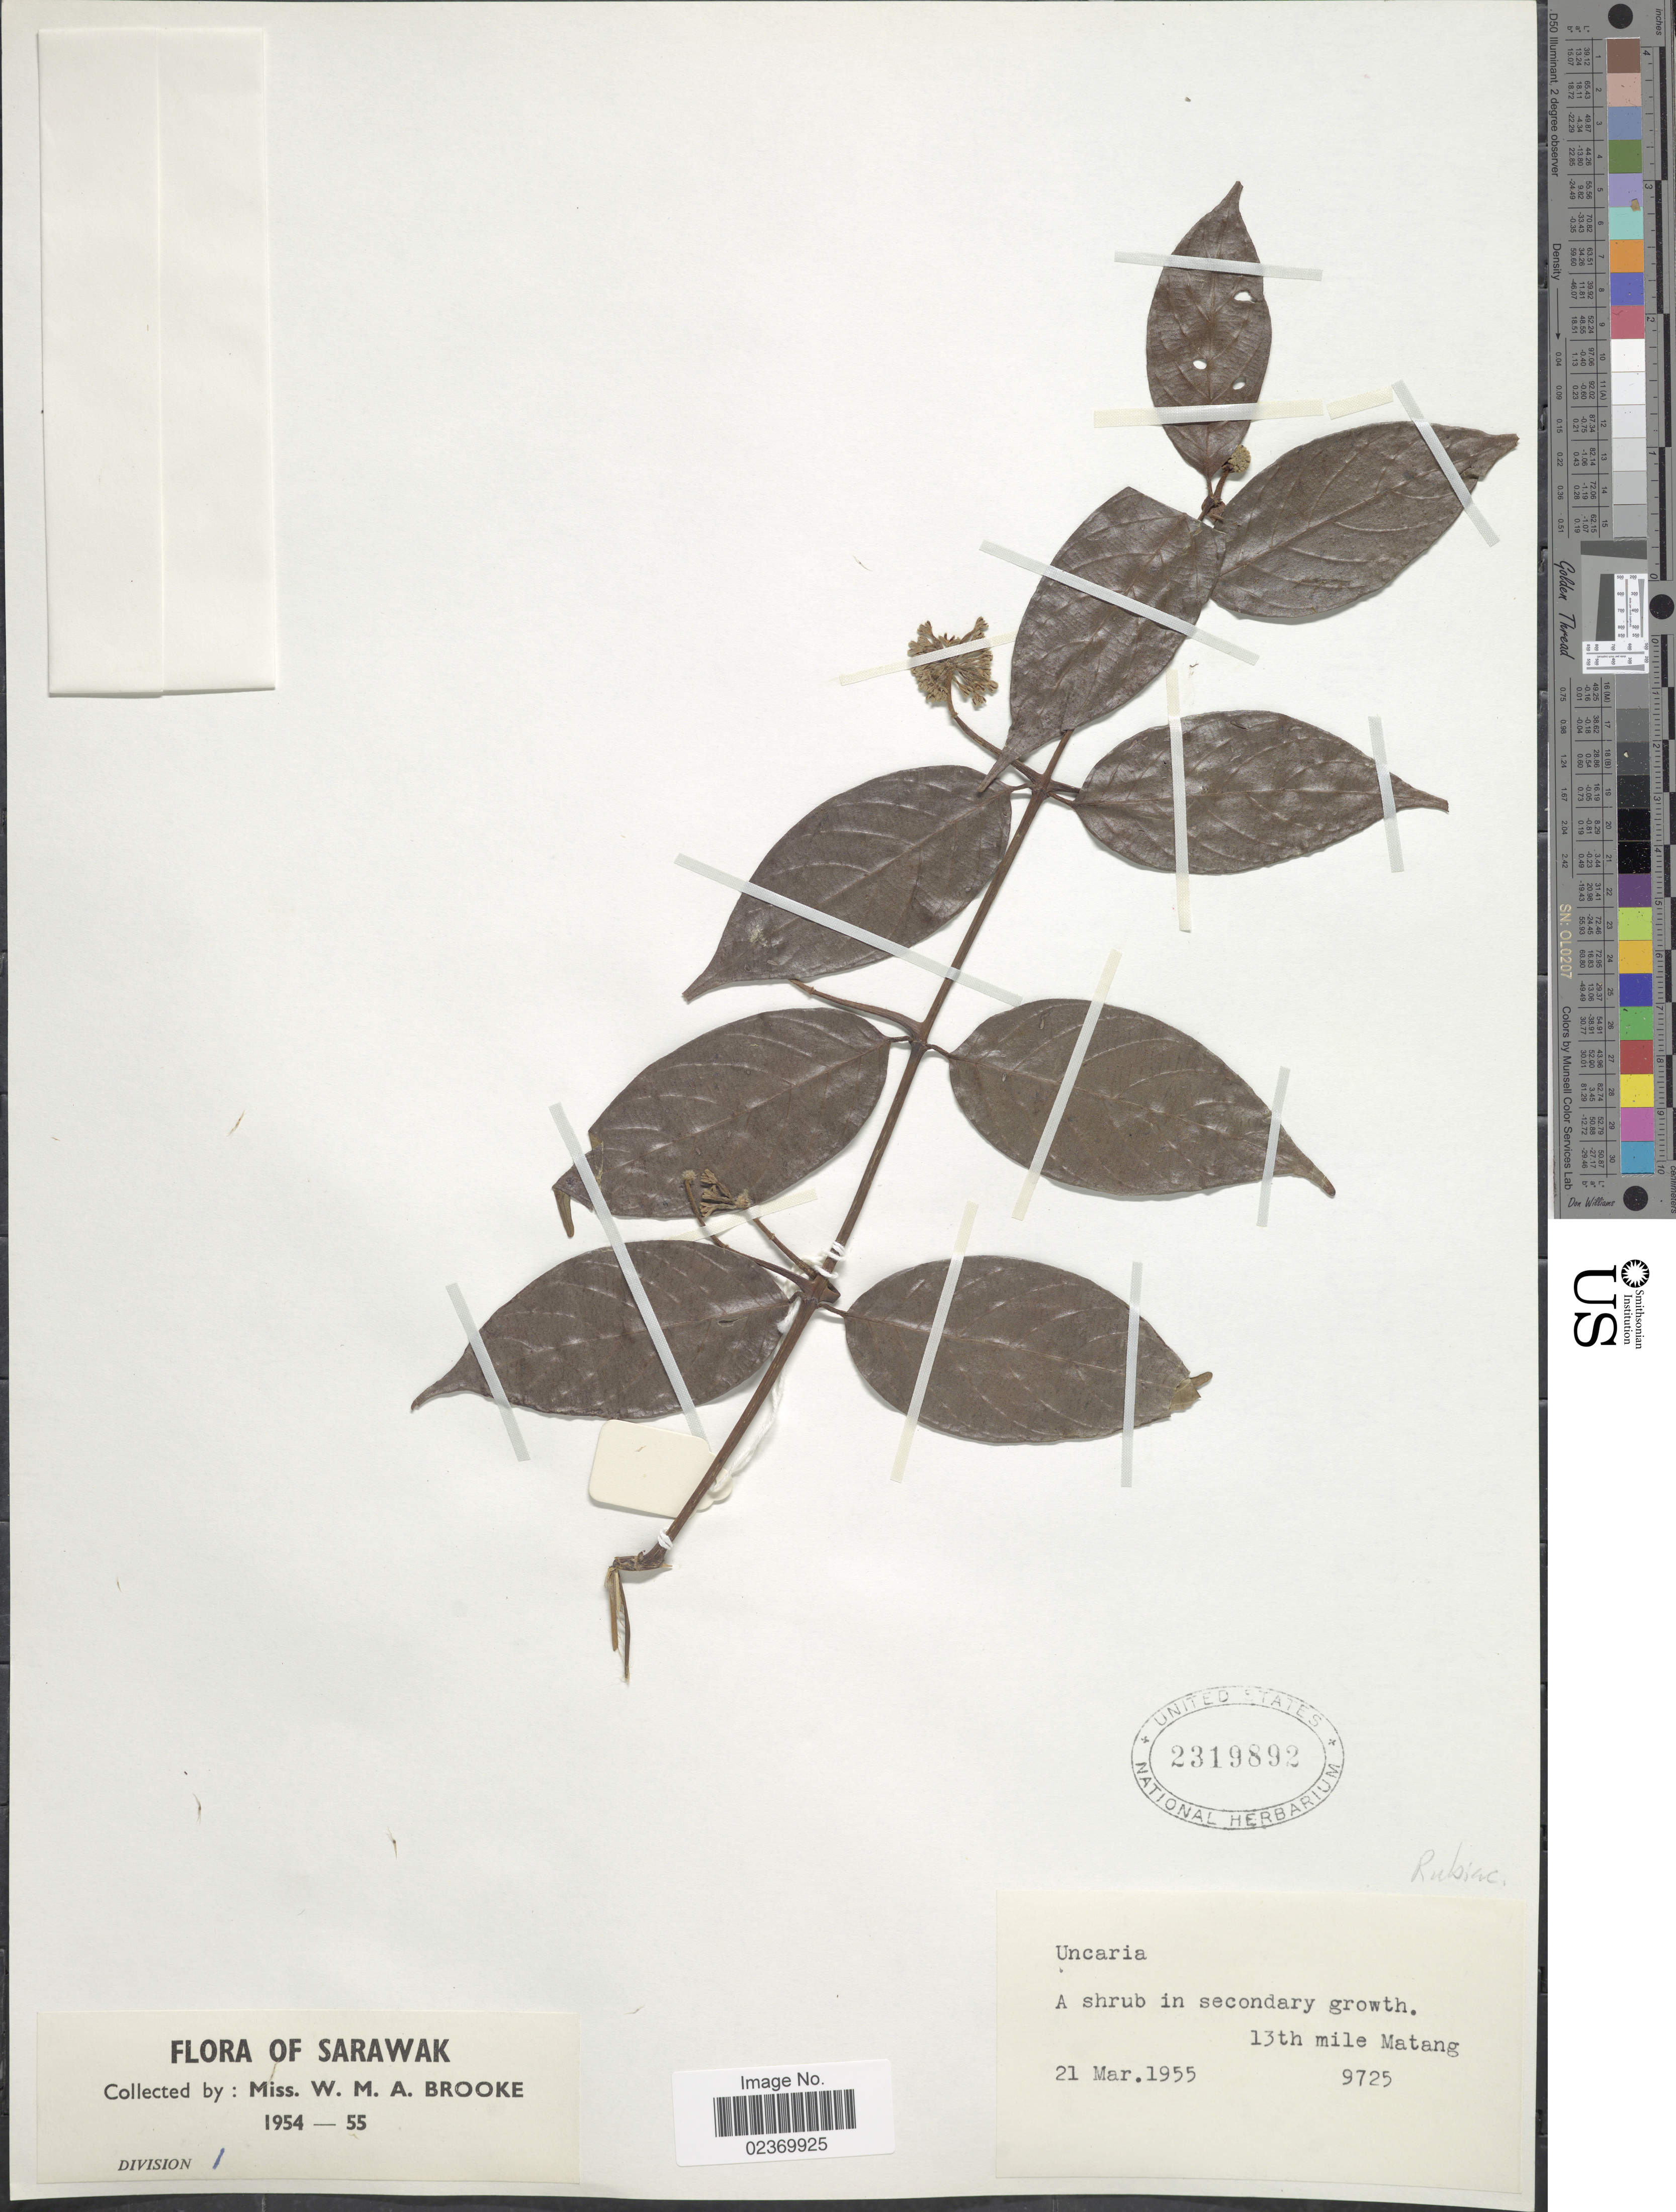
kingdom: Plantae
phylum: Tracheophyta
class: Magnoliopsida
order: Gentianales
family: Rubiaceae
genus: Uncaria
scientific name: Uncaria sp.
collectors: W. Brooke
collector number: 9725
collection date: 1955-03-21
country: Malaysia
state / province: Sarawak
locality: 13th mile Matang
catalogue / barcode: US 2319892